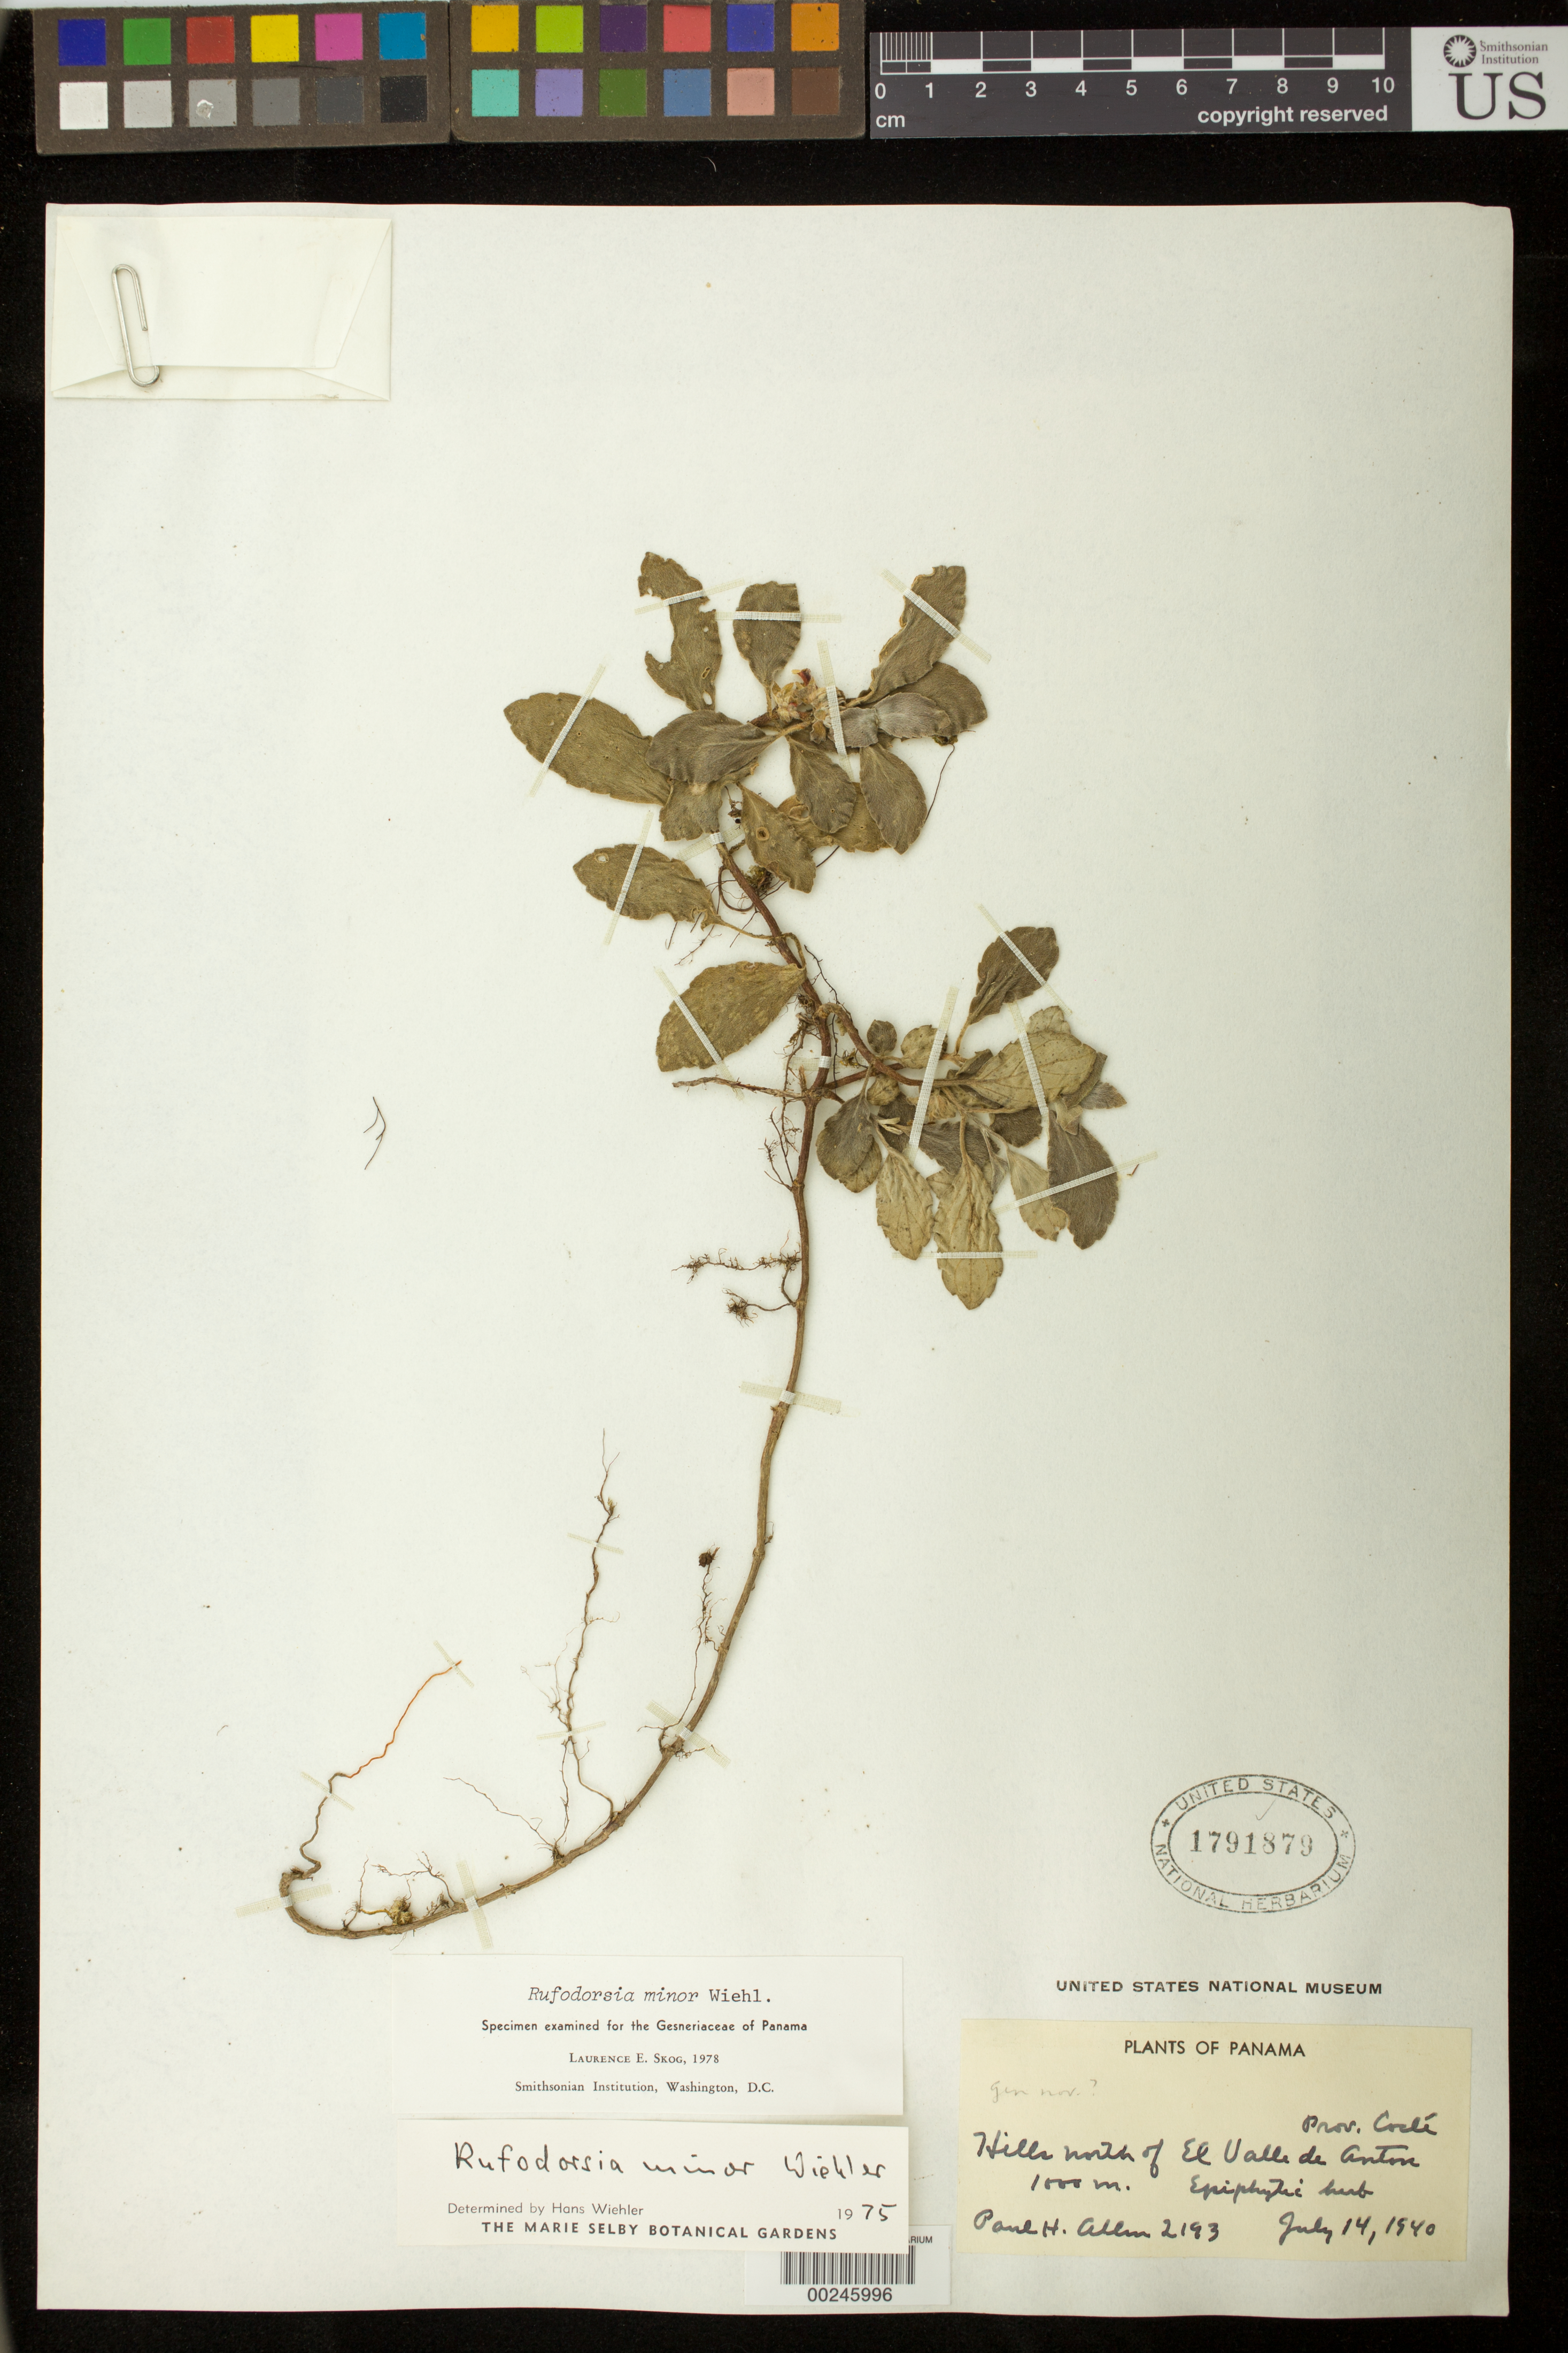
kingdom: Plantae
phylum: Tracheophyta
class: Magnoliopsida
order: Lamiales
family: Gesneriaceae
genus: Rufodorsia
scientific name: Rufodorsia minor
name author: Wiehler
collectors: P. H. Allen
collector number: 2193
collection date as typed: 14 Jul 1940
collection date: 1940-07-14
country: Panama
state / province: Coclé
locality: Hills N of El Valle de Anton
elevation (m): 1000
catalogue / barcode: US 1791879